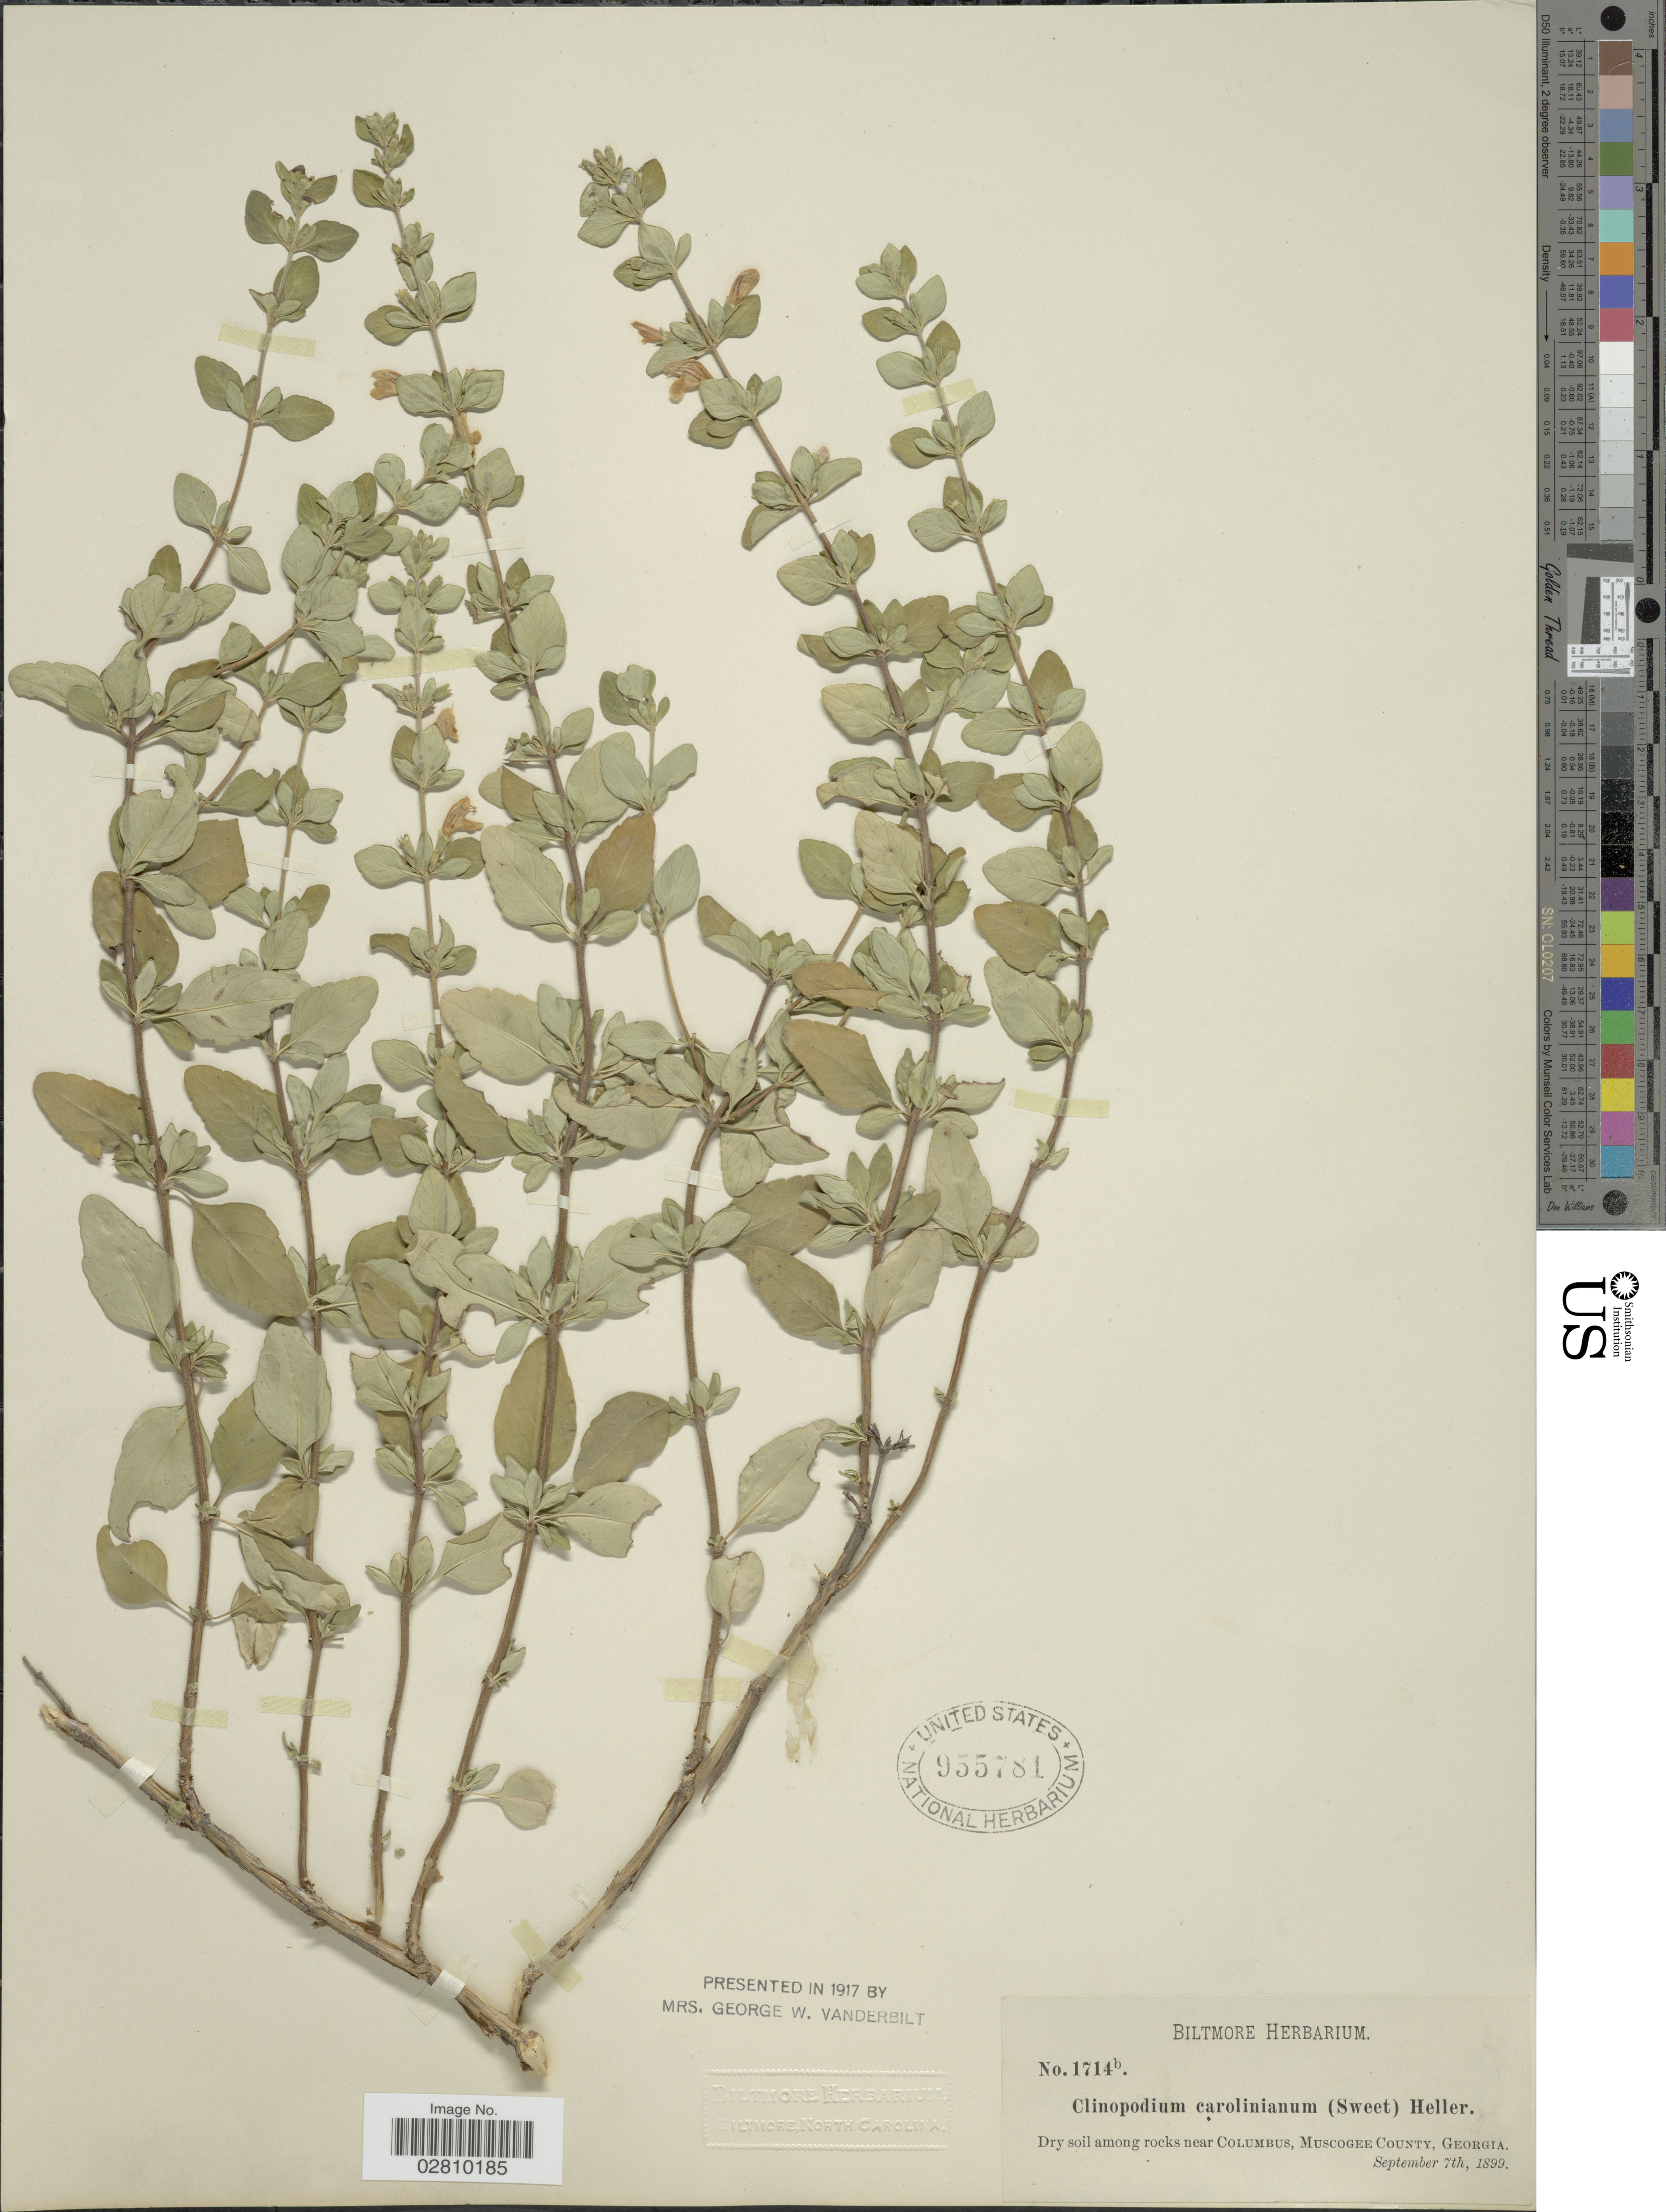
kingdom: Plantae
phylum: Tracheophyta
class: Magnoliopsida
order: Lamiales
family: Lamiaceae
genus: Clinopodium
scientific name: Clinopodium carolinianum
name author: Mill.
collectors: ex herb. Biltmore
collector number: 1714b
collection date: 1899-09-07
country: United States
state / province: Georgia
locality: Dry soil among rocks near Columbus, Muscogee County.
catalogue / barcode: US 955781